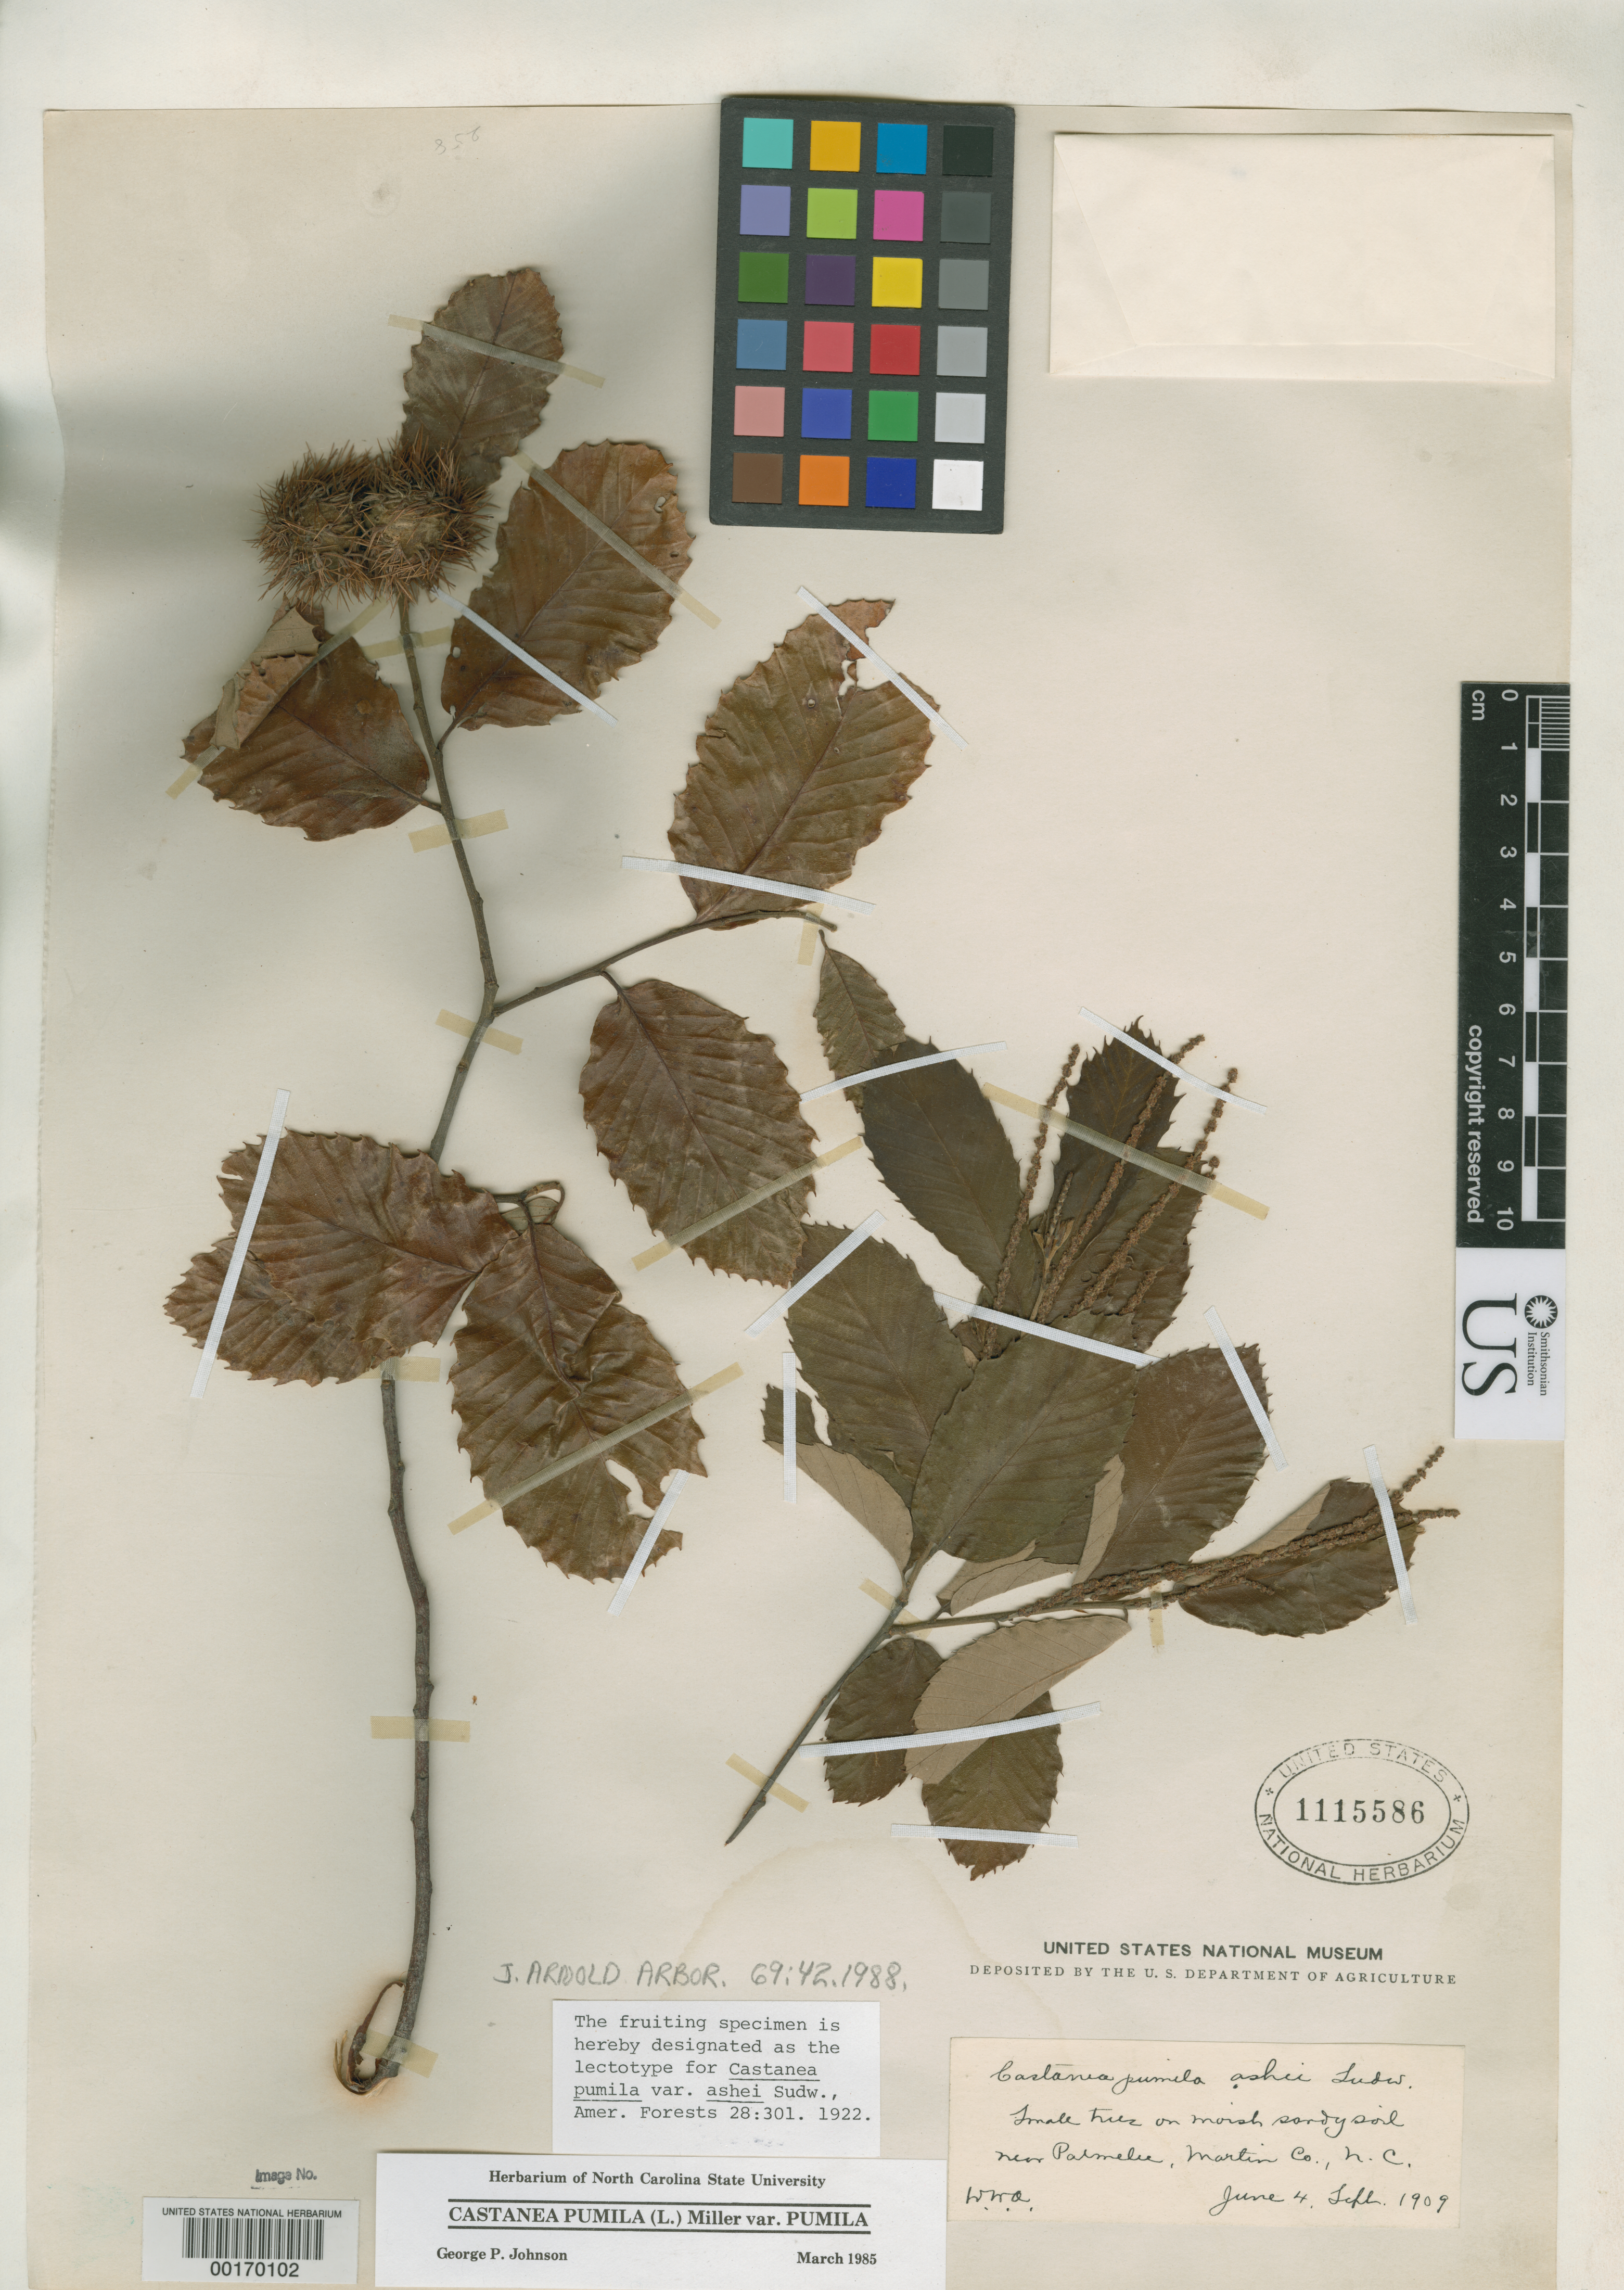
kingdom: Plantae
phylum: Tracheophyta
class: Magnoliopsida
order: Fagales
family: Fagaceae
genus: Castanea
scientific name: Castanea pumila var. ashei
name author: Sudw.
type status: Lectotype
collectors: W.W.A.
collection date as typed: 04 Jun 1909 to -- Sep 1909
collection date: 1909-06-04/1909-09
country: United States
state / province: North Carolina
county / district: Martin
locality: Near Palmelu.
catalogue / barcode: US 1115586